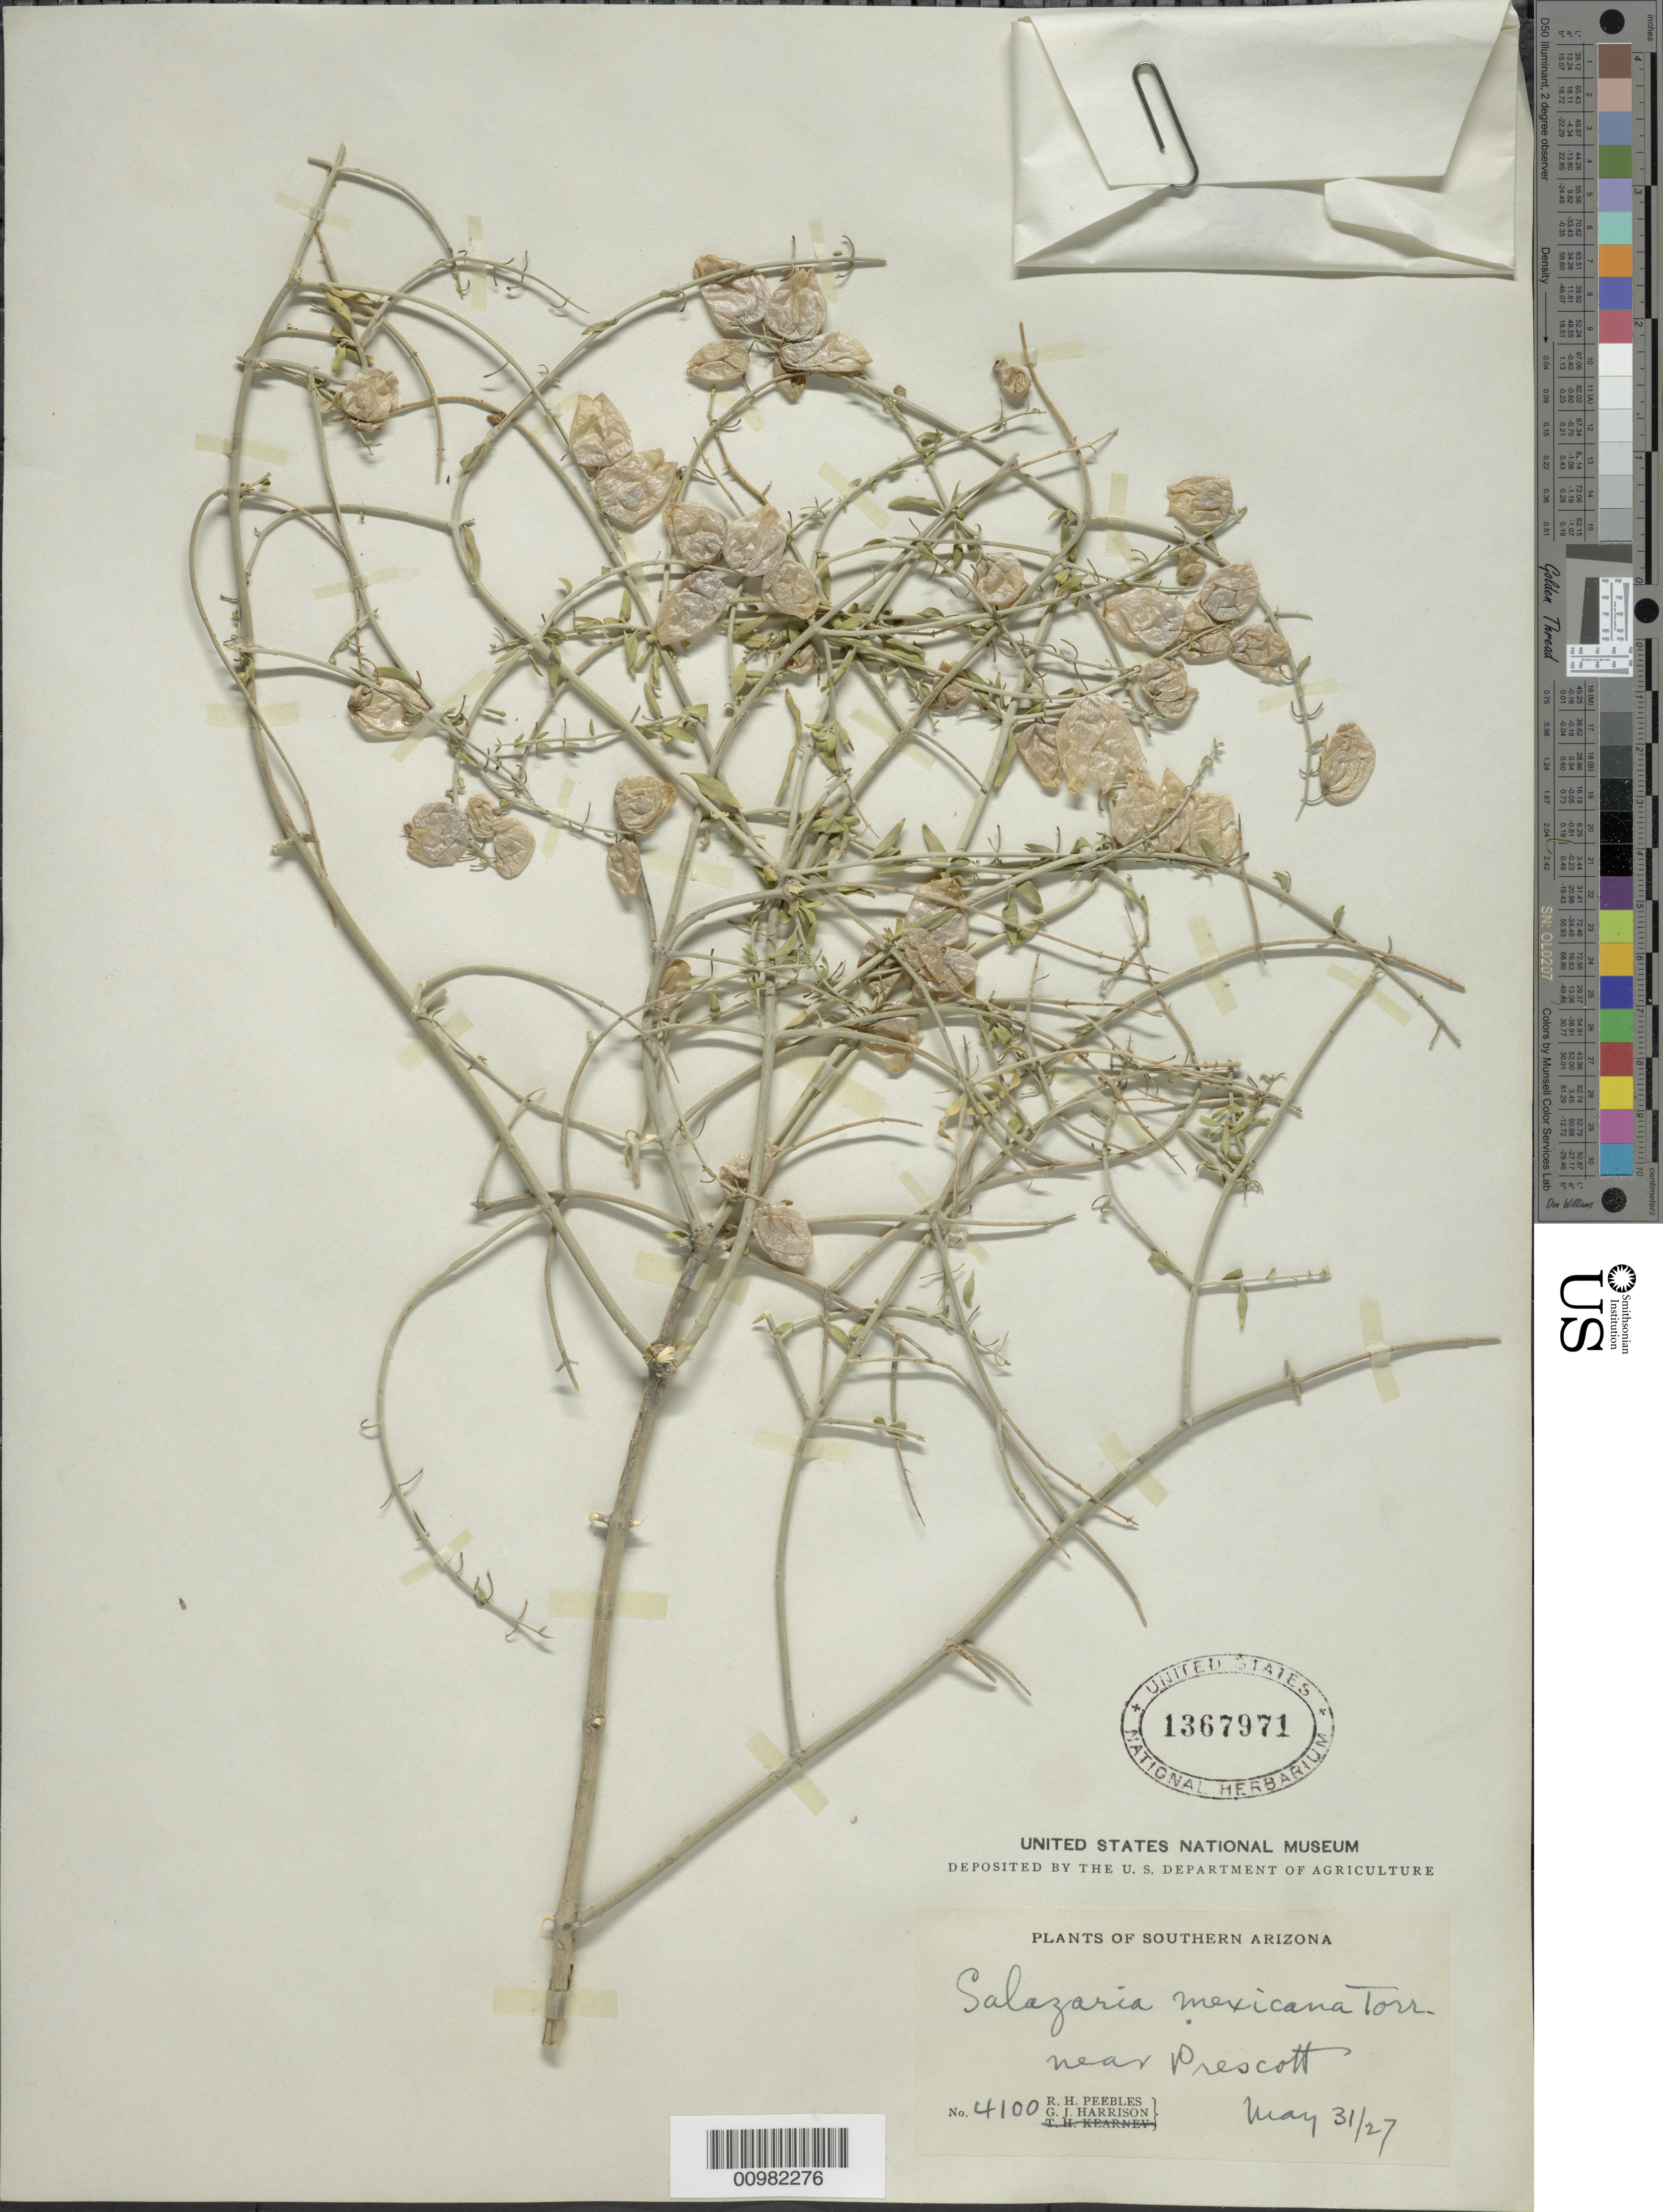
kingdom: Plantae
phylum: Tracheophyta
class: Magnoliopsida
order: Lamiales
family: Lamiaceae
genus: Salazaria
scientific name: Salazaria mexicana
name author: Torr.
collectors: R. H. Peebles & G. J. Harrison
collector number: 4100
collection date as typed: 31 May 1927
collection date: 1927-05-31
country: United States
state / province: Arizona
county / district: Yavapai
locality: near Prescott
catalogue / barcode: US 1367971